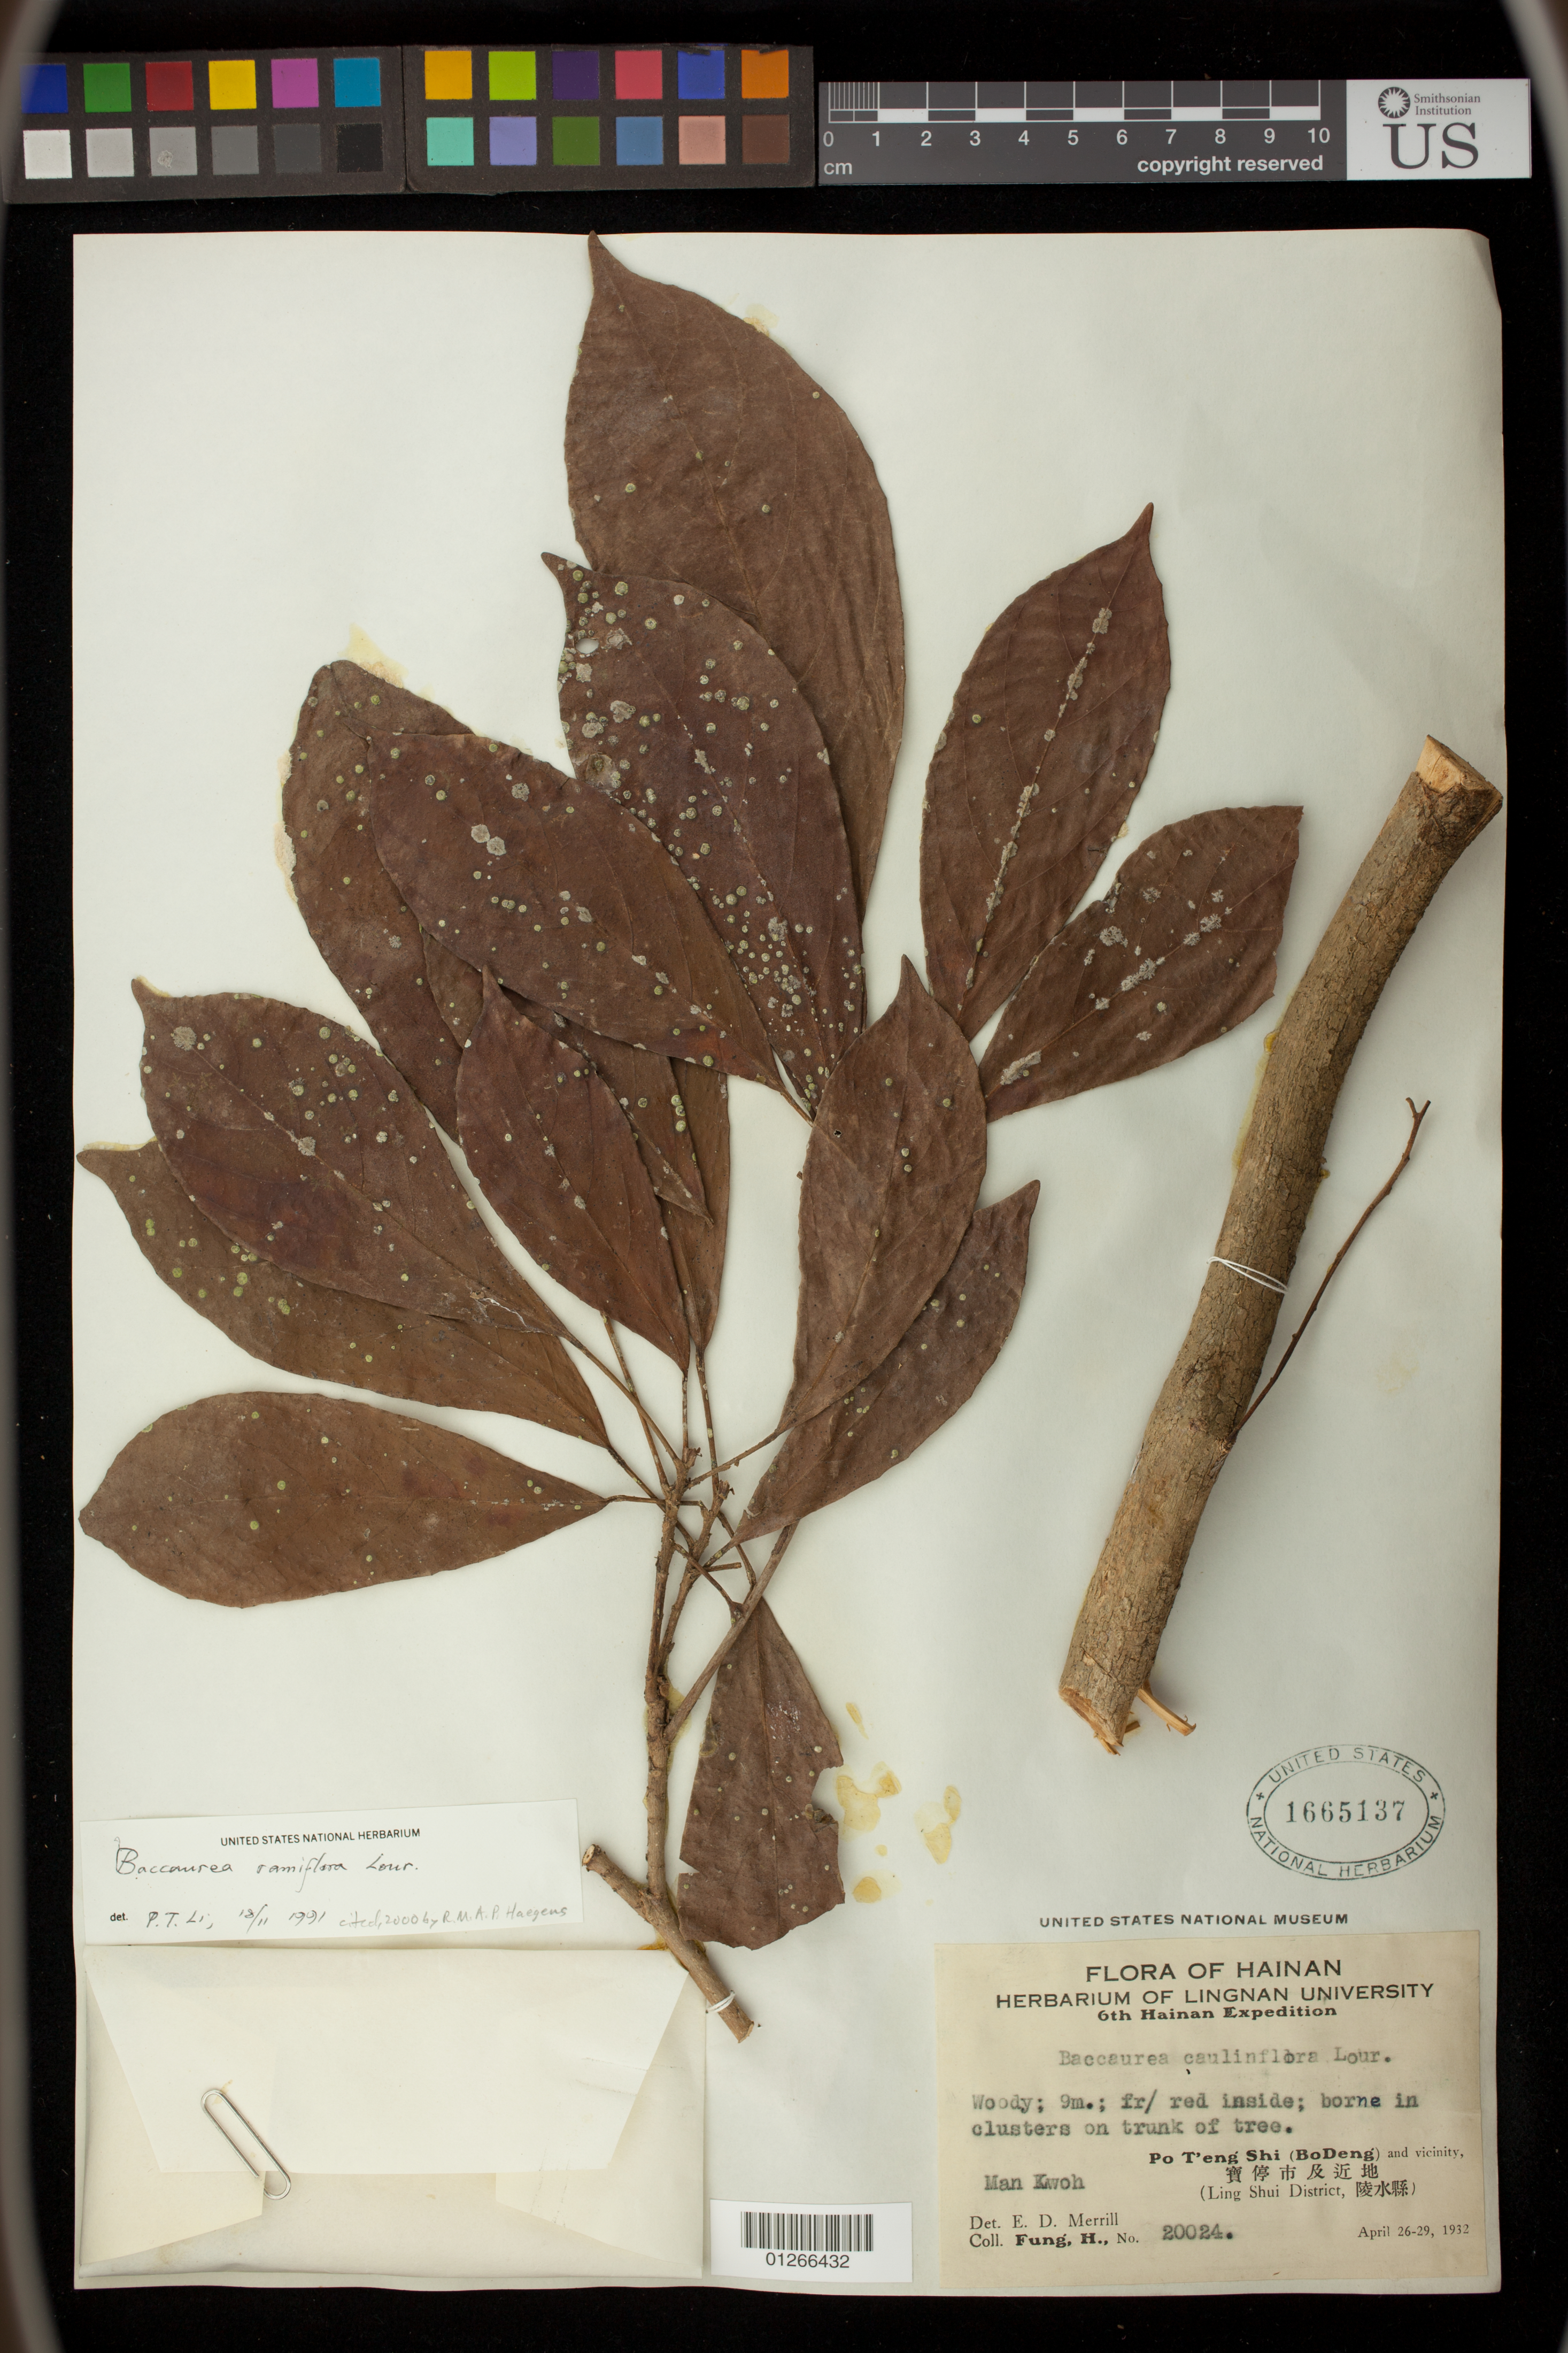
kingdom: Plantae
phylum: Tracheophyta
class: Magnoliopsida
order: Malpighiales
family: Phyllanthaceae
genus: Baccaurea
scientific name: Baccaurea ramiflora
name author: Lour.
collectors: H. Fung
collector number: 20024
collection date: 1932-04-26/1932-04-29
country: China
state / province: Hainan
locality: Po T'eng Shi (BoDeng) and vinicity